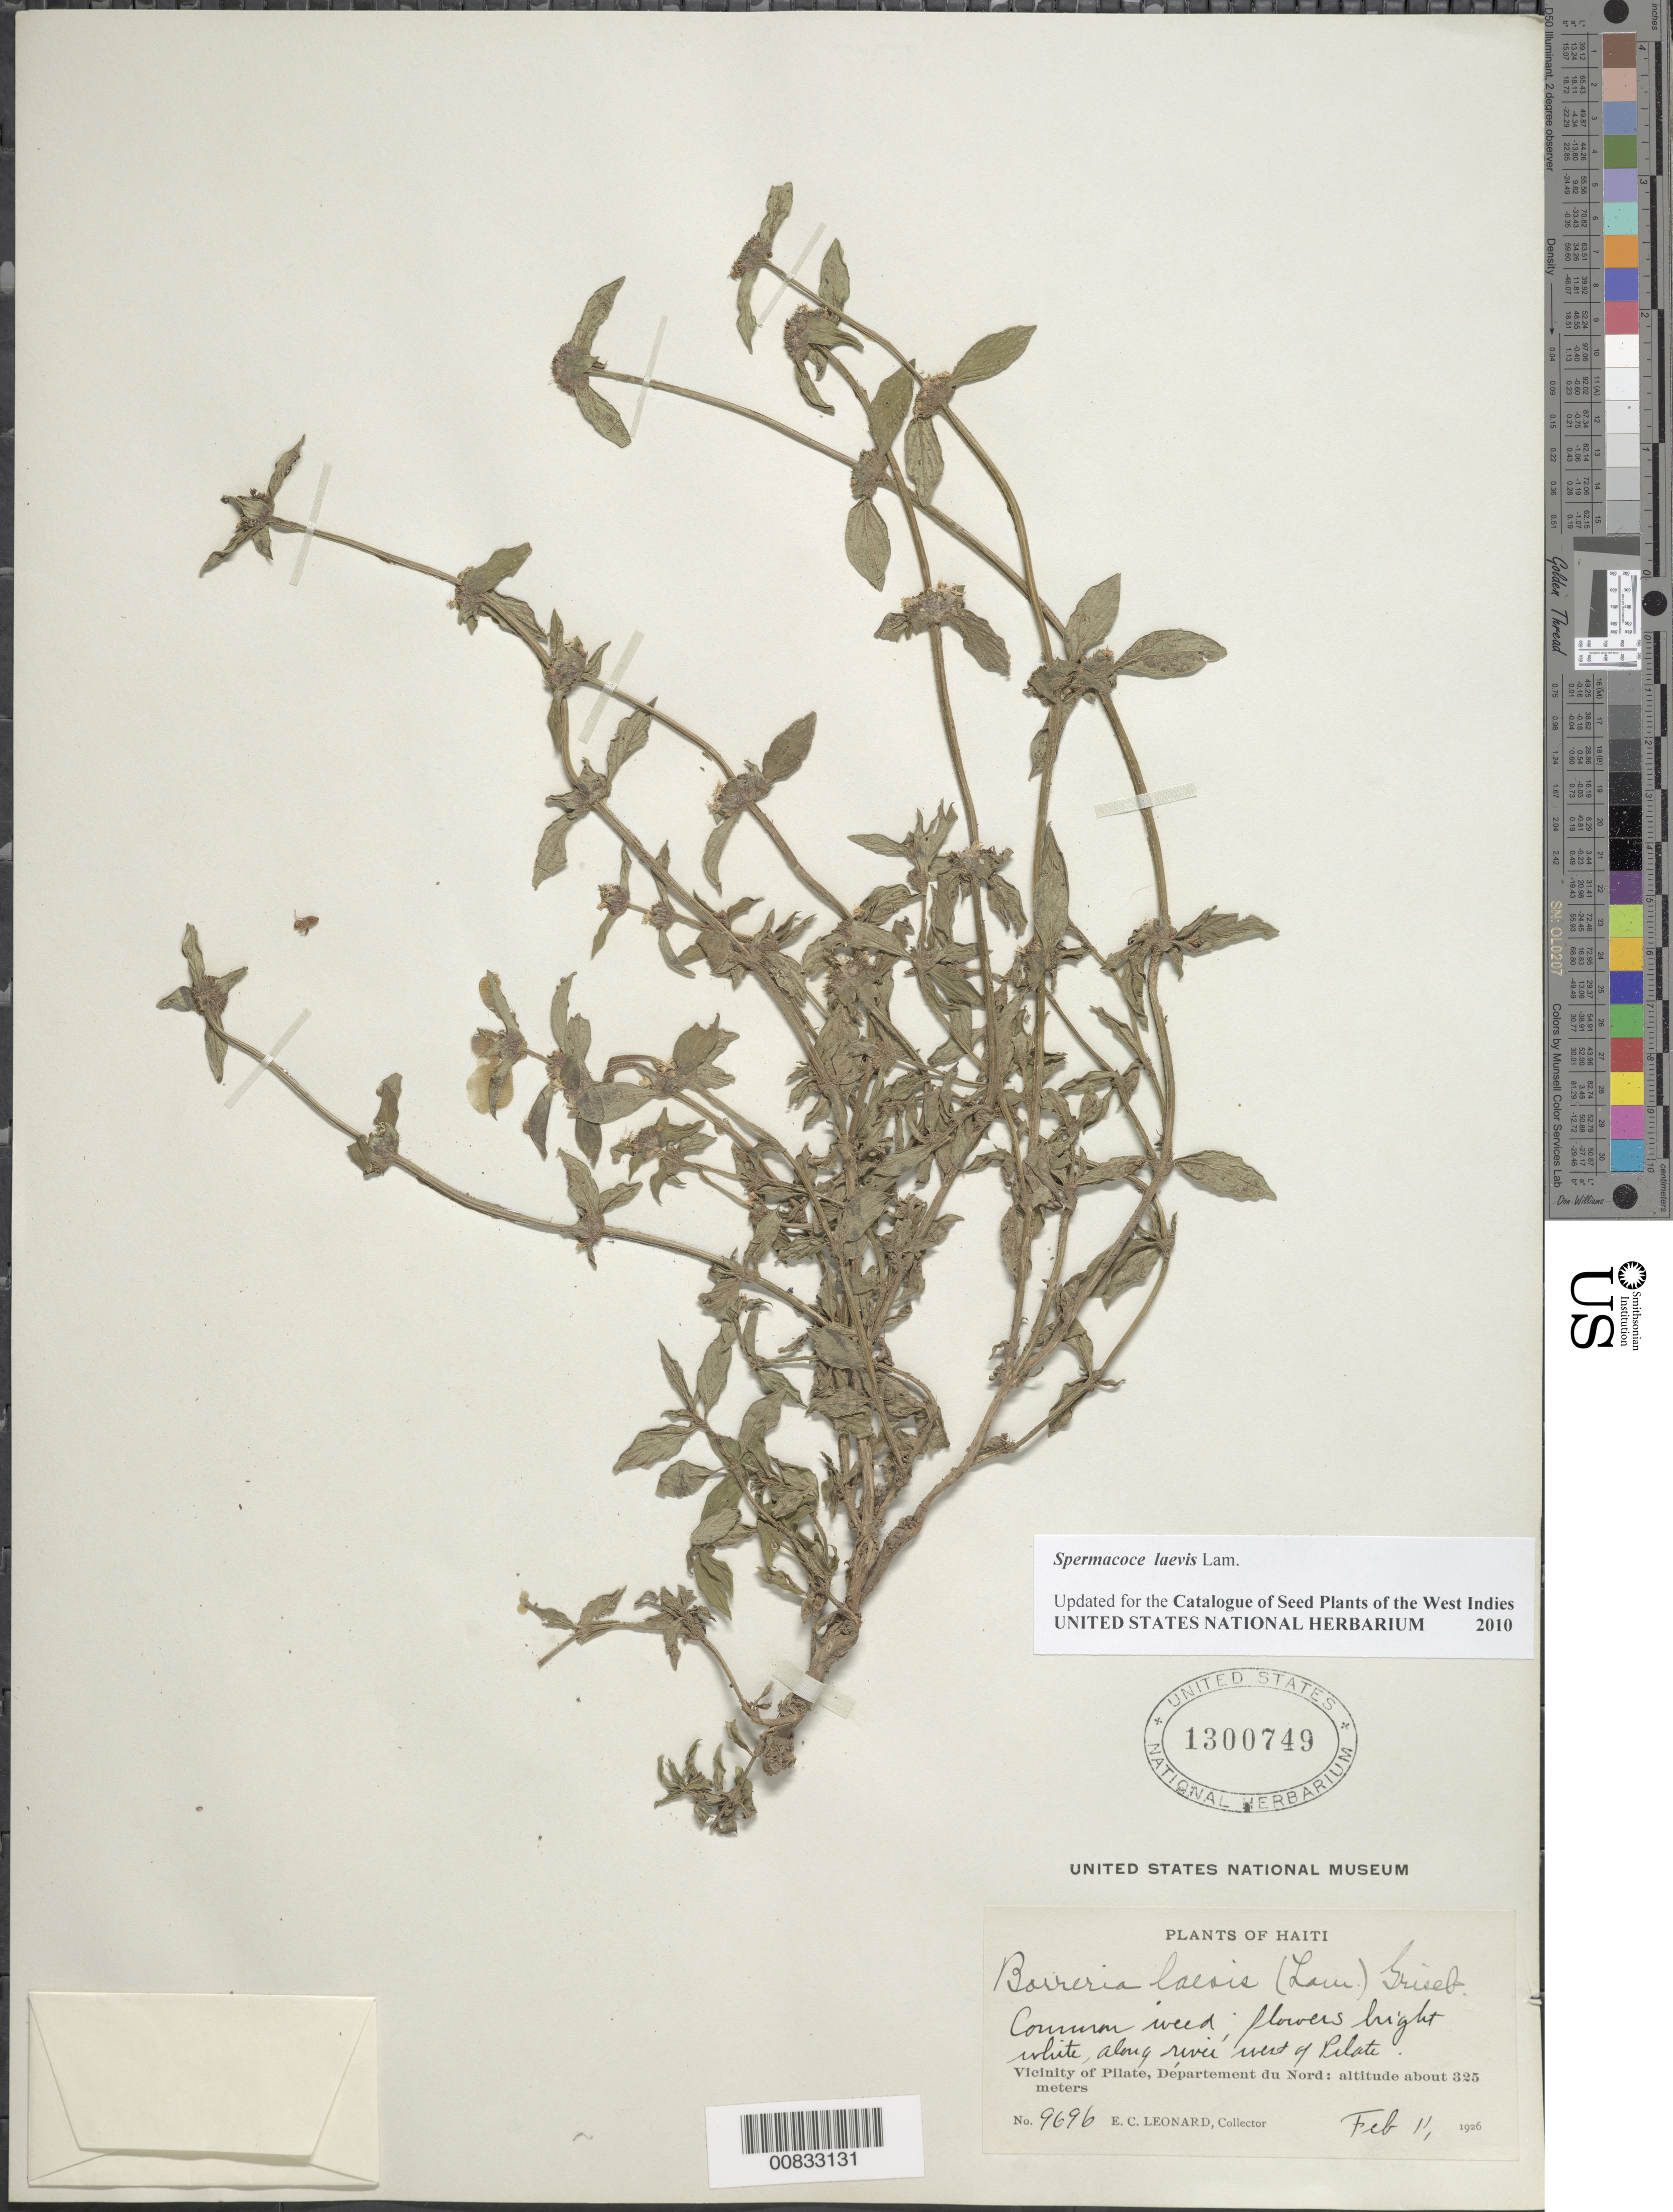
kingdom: Plantae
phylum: Tracheophyta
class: Magnoliopsida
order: Gentianales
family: Rubiaceae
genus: Spermacoce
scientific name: Spermacoce laevis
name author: Lam.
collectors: E. C. Leonard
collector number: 9696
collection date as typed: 11 Feb 1926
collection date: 1926-02-11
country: Haiti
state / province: Nord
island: Hispaniola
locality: Vicinity of Pilate, W of town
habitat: Along river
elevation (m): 325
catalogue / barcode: US 1300749